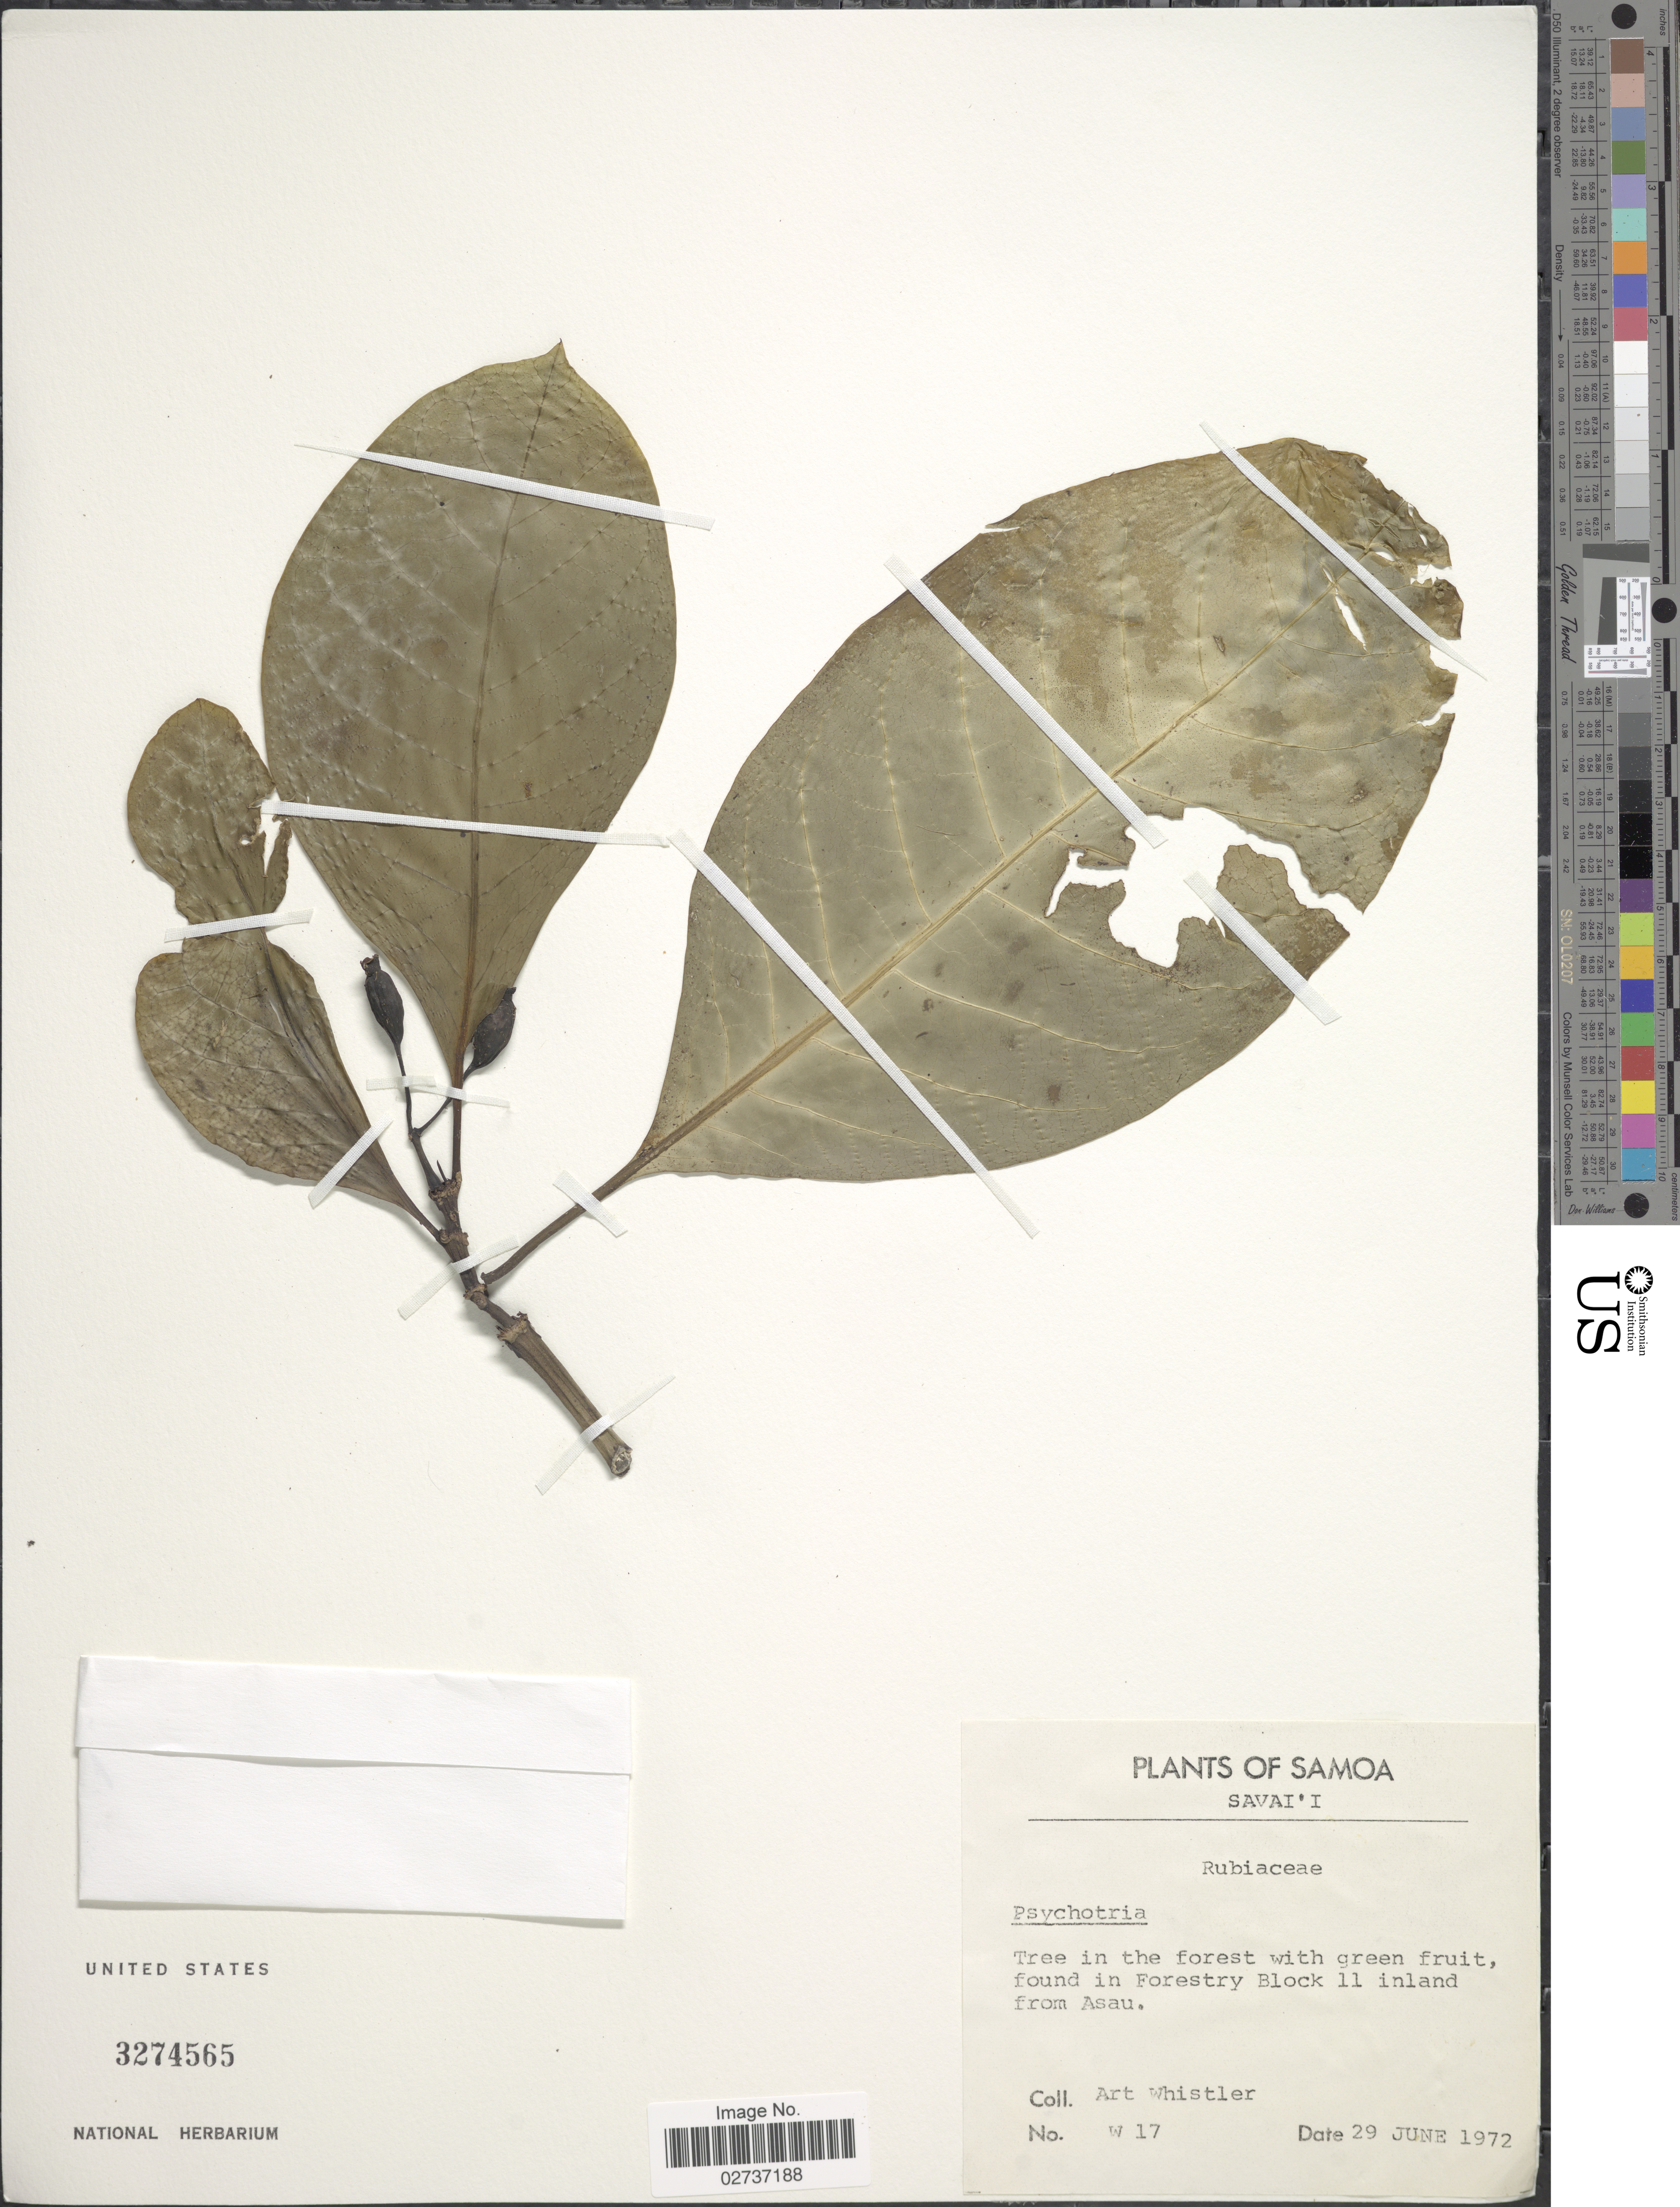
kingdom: Plantae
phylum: Tracheophyta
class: Magnoliopsida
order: Gentianales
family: Rubiaceae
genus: Psychotria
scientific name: Psychotria sp.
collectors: A. Whistler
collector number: W 17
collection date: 1972-06-29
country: Samoa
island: Savai'i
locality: Savaii, found in Forestry Block II in land from Asau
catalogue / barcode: US 3274565